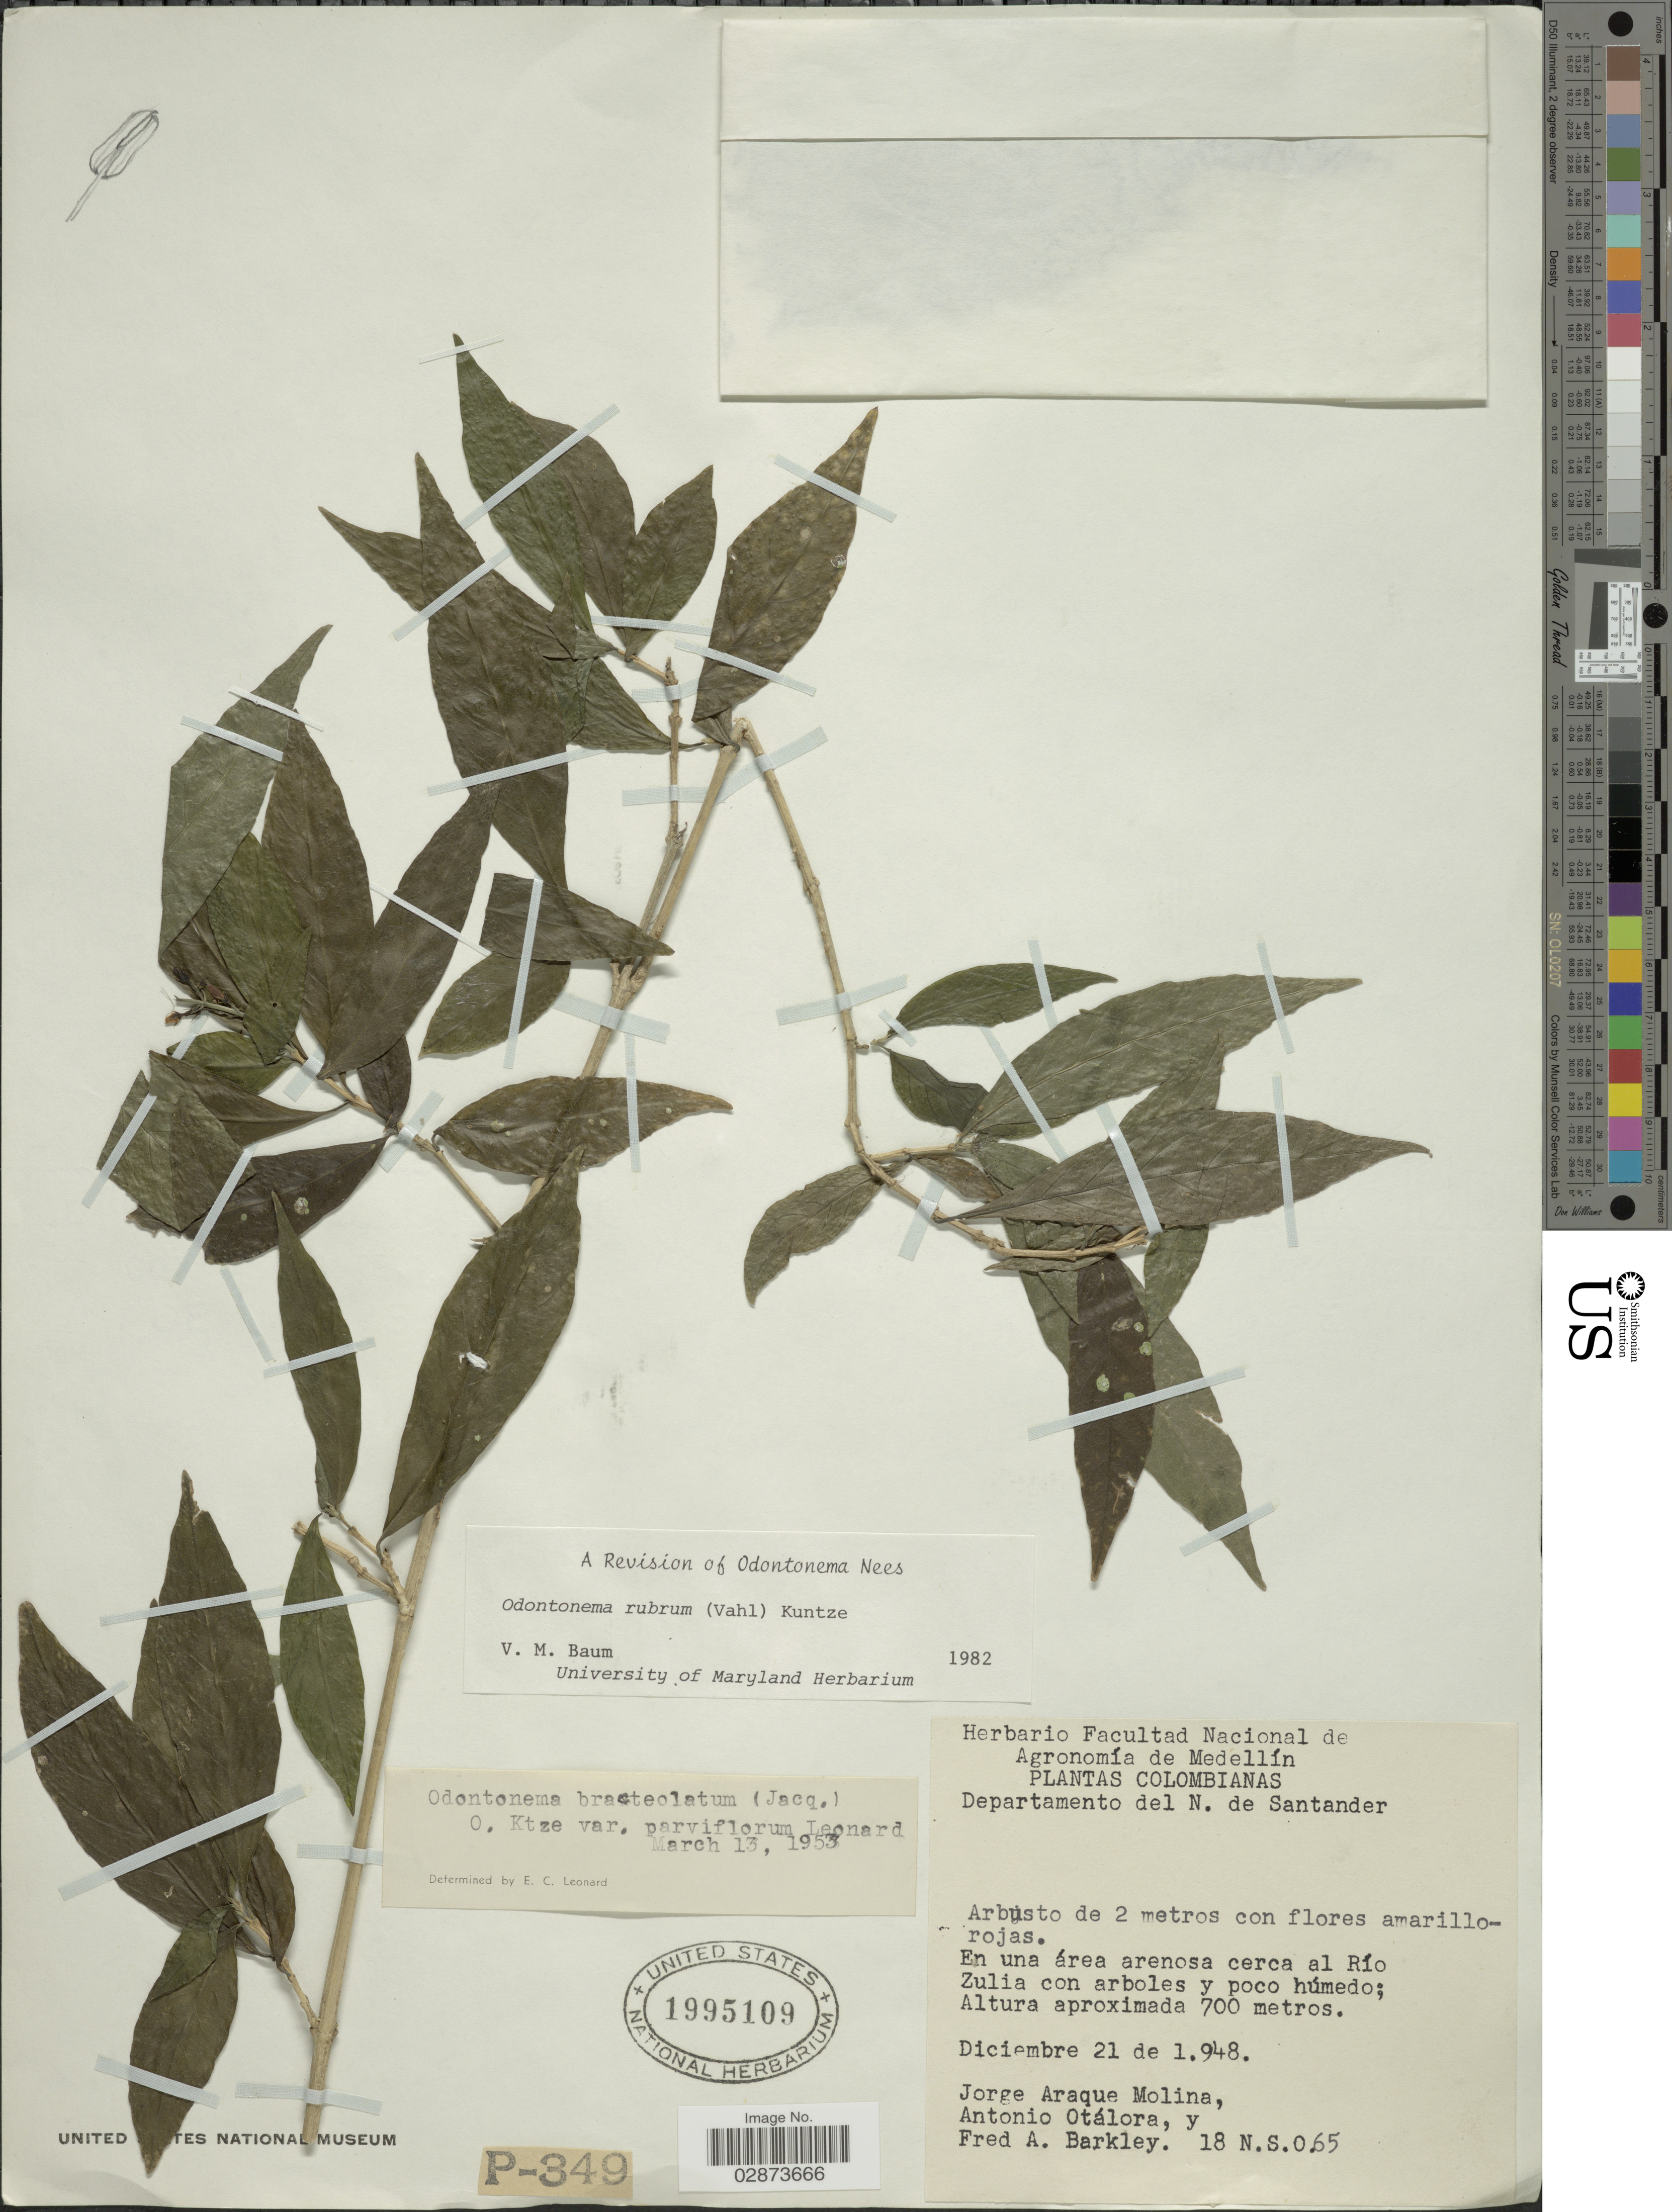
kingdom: Plantae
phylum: Tracheophyta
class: Magnoliopsida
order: Lamiales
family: Acanthaceae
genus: Odontonema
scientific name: Odontonema rubrum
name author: (Vahl) Kuntze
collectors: J. A. Molina, A. Otálora & F. A. Barkley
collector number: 18NS065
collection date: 1948-12-21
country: Colombia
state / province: Norte de Santander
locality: Departamento del N. de Santander. En una área arenosa cerca al Río Zulia con arboles y poco húmedo.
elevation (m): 700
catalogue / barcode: US 1995109